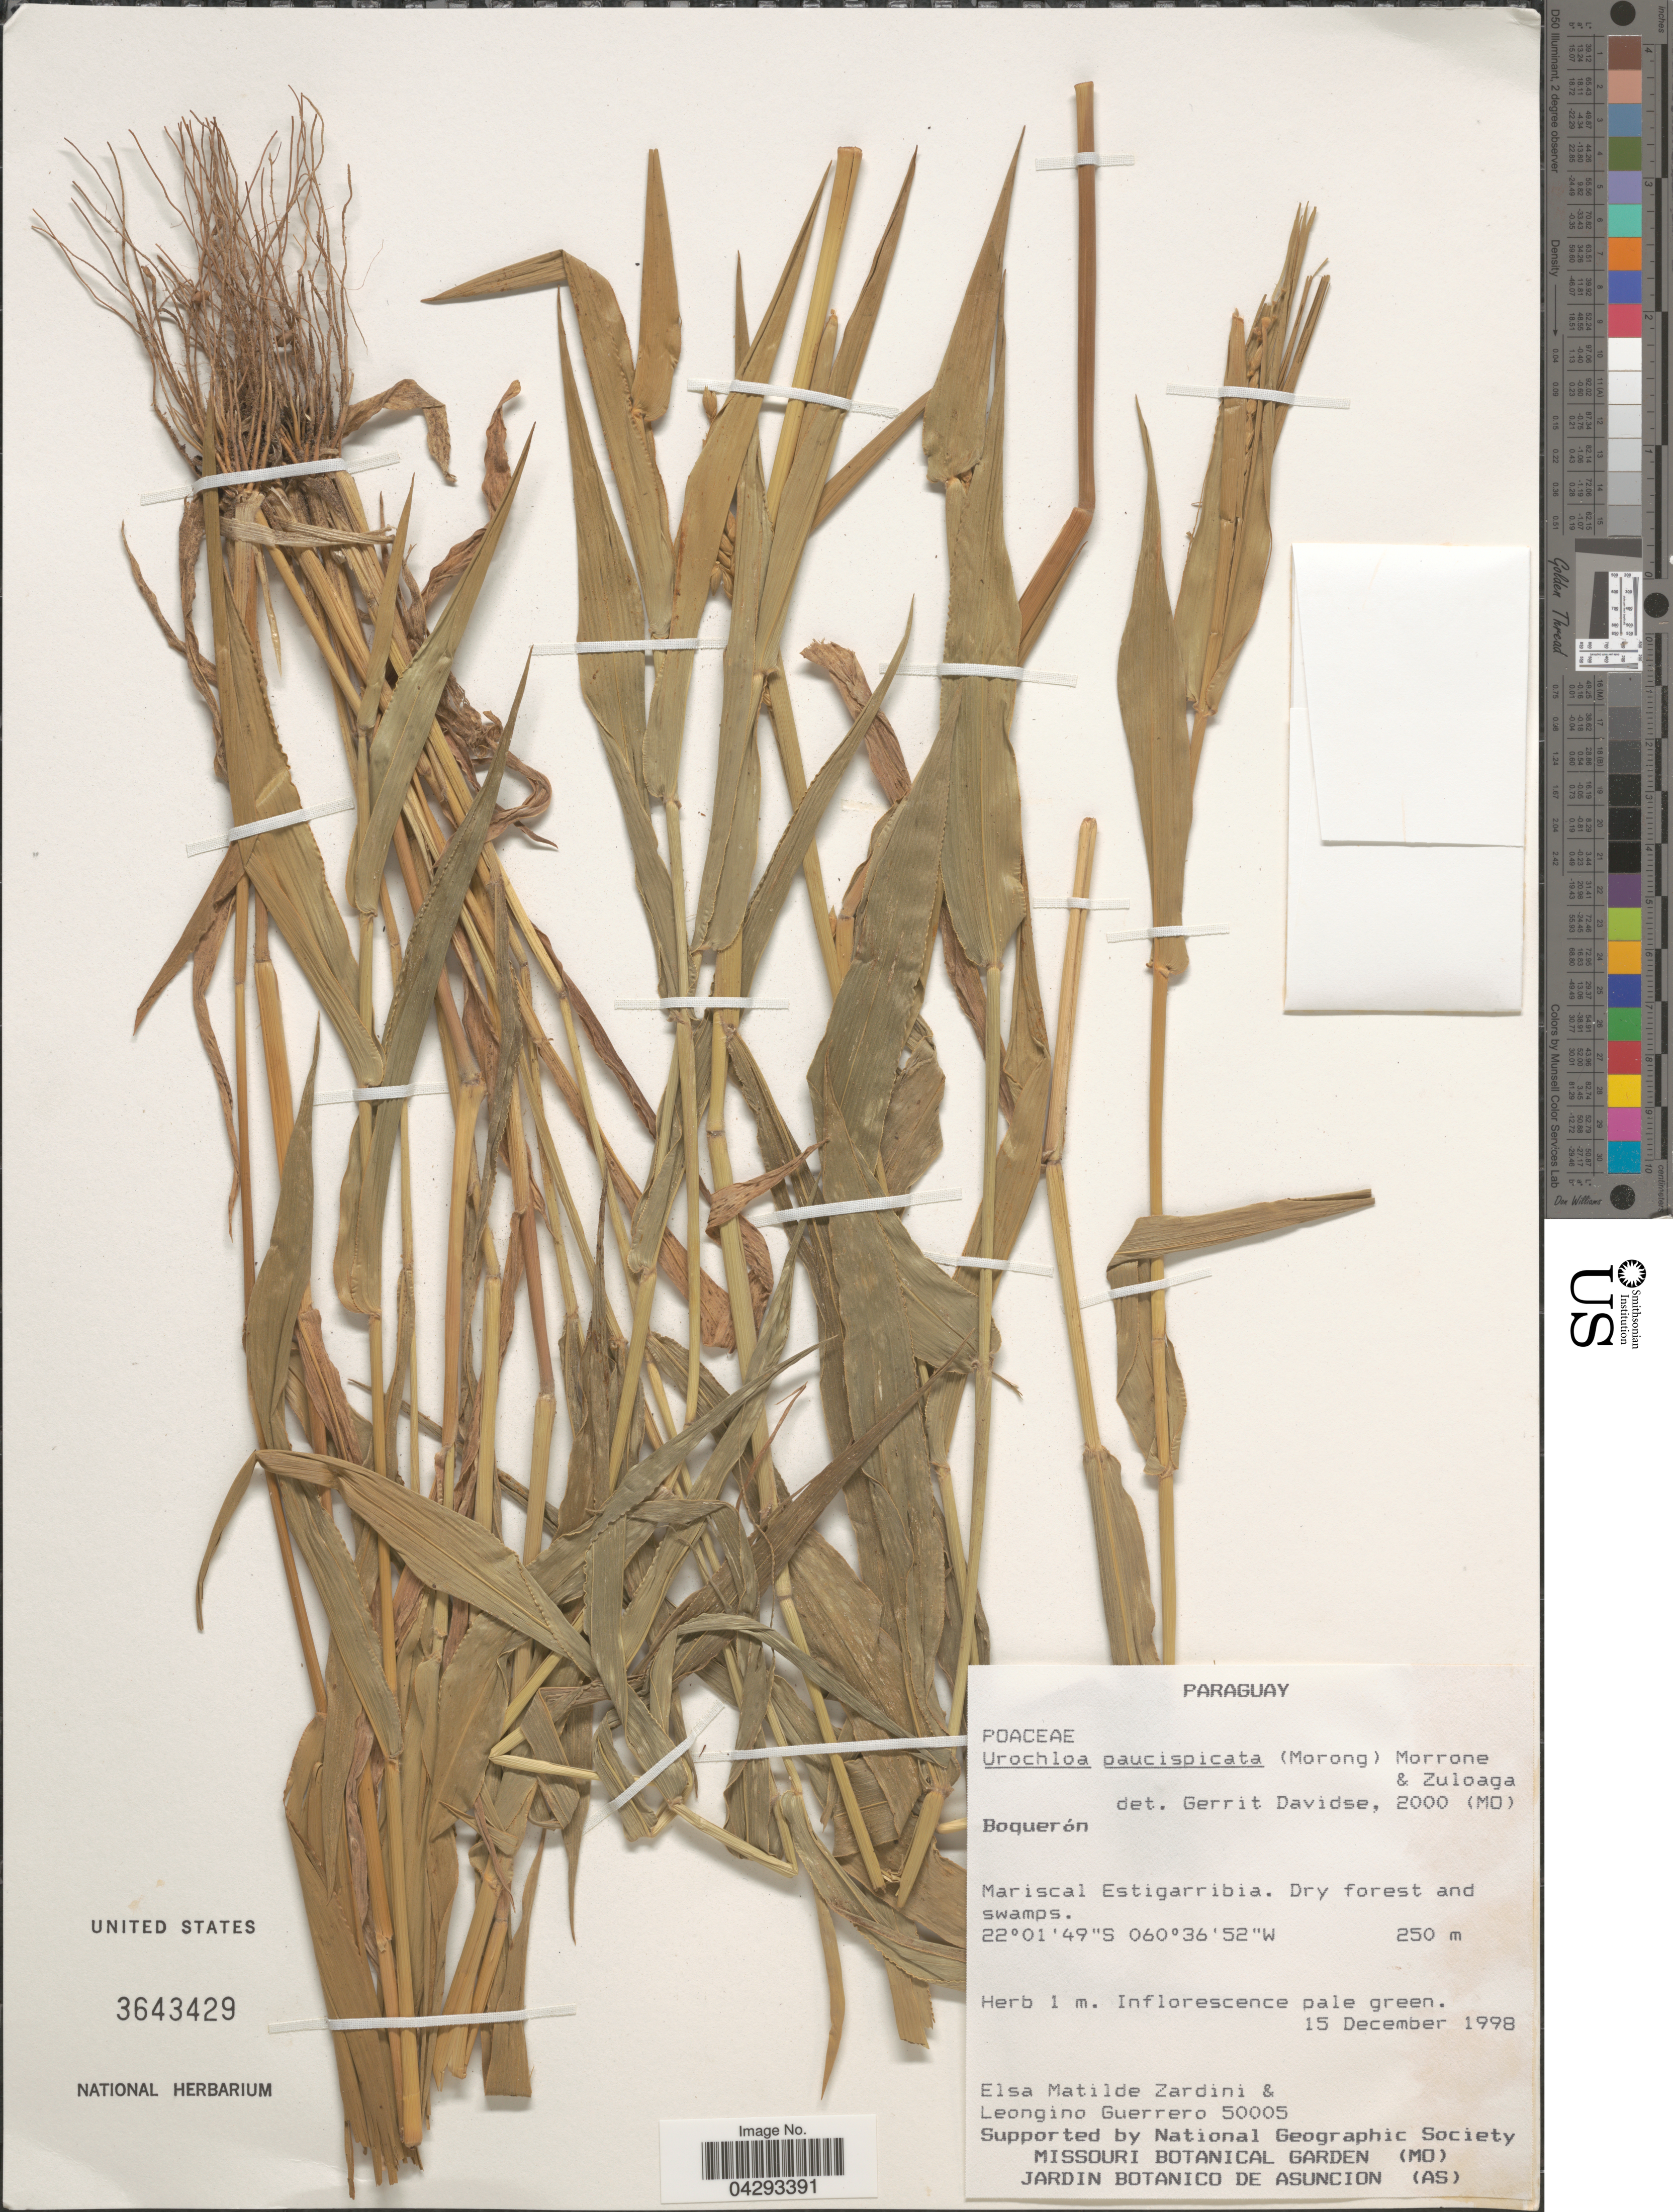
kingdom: Plantae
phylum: Tracheophyta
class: Liliopsida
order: Poales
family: Poaceae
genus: Urochloa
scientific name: Urochloa paucispicata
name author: (Morong) Morrone & Zuloaga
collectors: E. M. Zardini & L. Guerrero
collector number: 50005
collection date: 1998-12-15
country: Paraguay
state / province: Boqueron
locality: Mariscal Estigarribia.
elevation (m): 250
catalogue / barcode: US 3643429